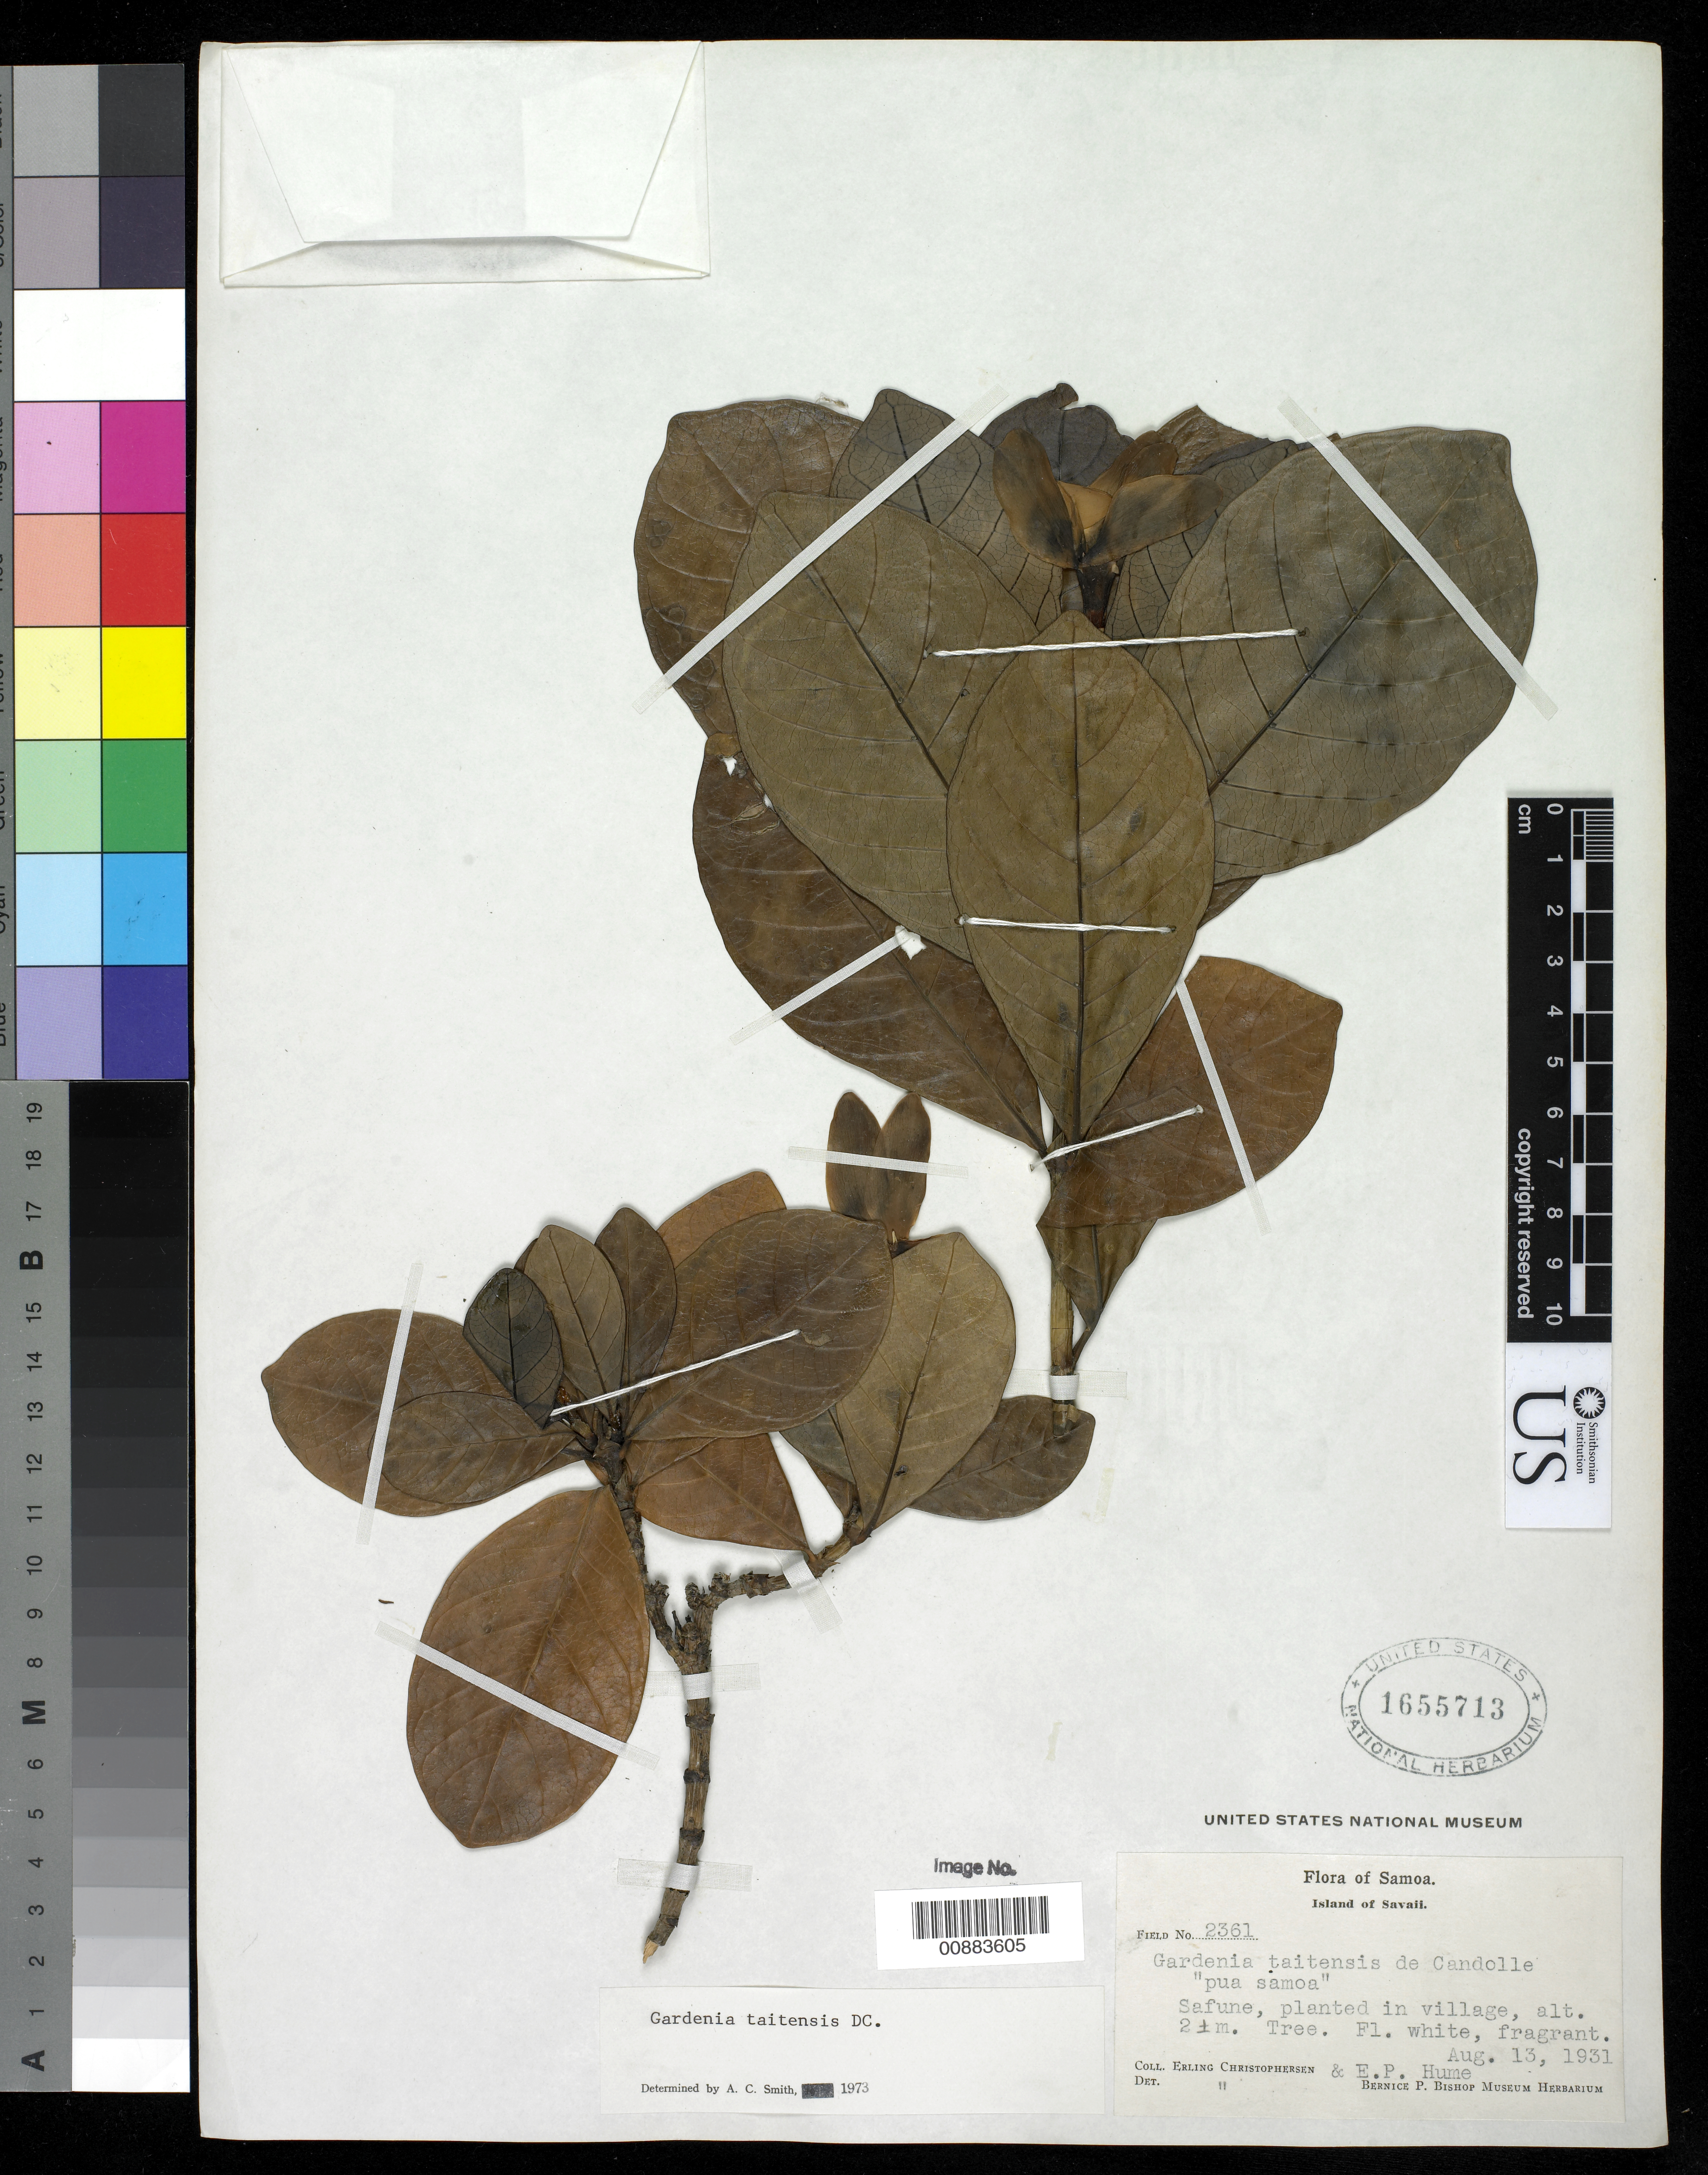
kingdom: Plantae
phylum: Tracheophyta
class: Magnoliopsida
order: Gentianales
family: Rubiaceae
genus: Gardenia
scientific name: Gardenia taitensis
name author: DC.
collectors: E. Christophersen & E. Hume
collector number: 2361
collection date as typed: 13 Aug 1931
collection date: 1931-08-13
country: Samoa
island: Savai'i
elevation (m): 2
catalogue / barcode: US 1655713